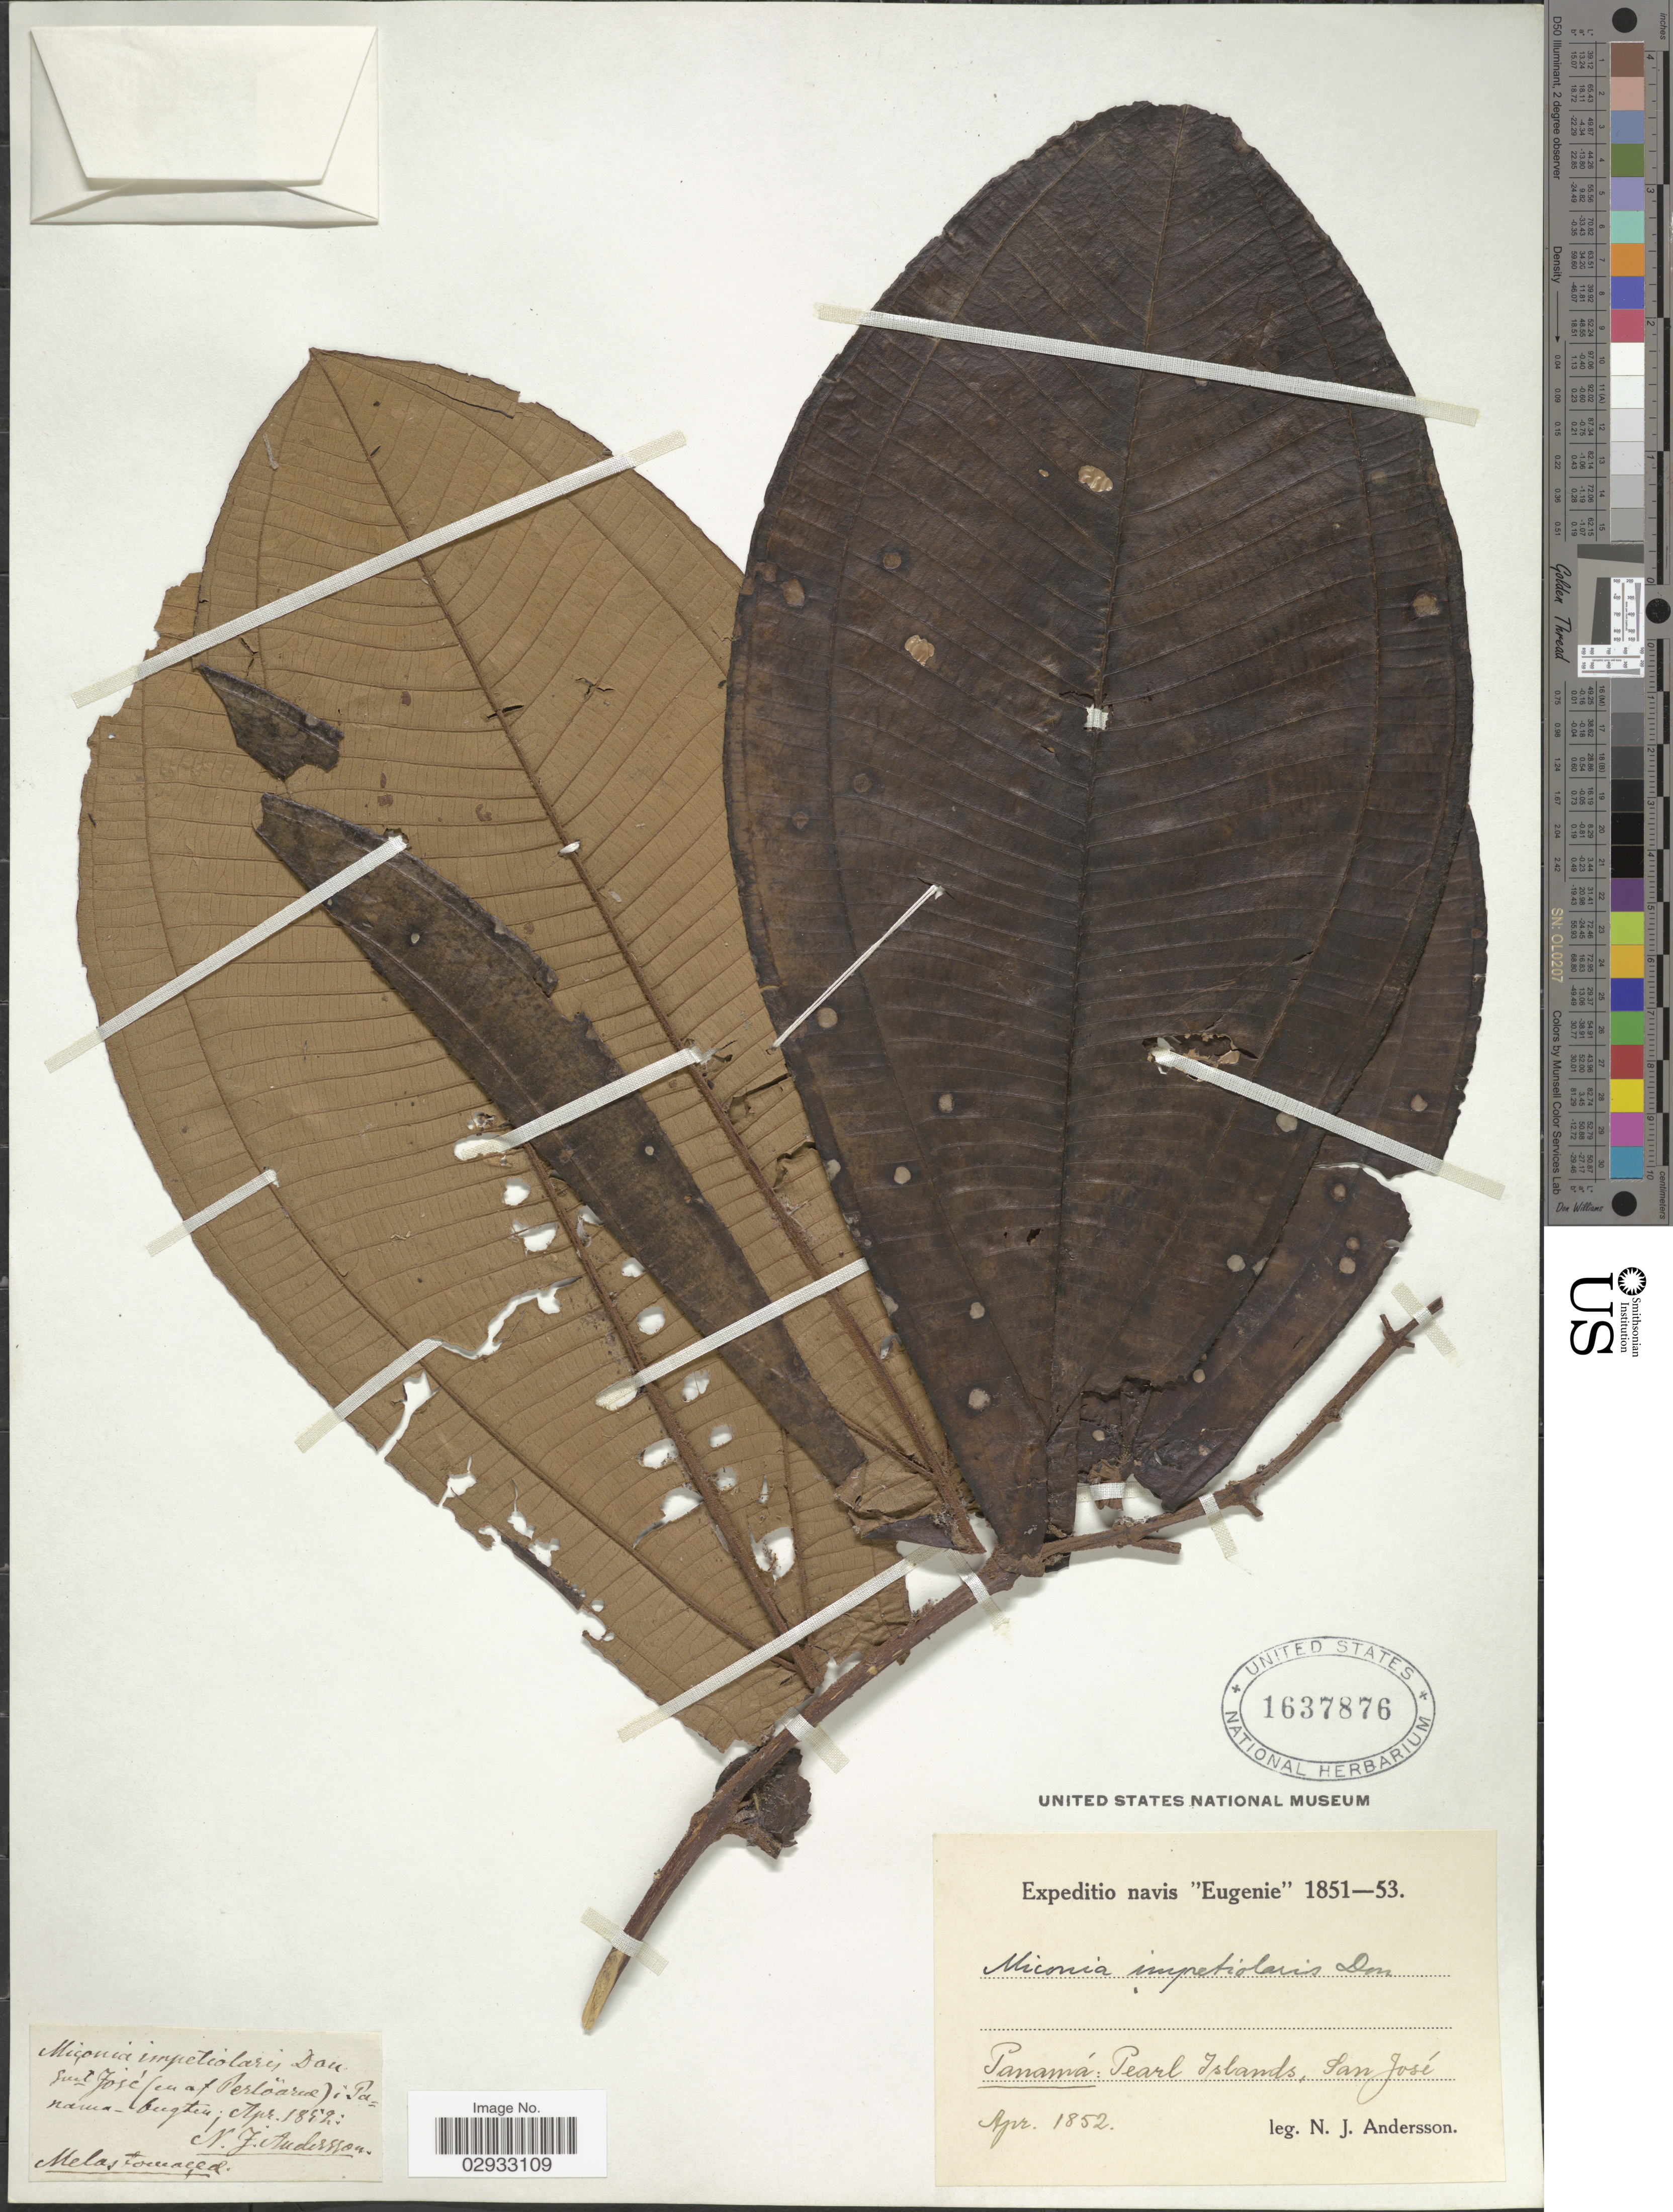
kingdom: Plantae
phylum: Tracheophyta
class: Magnoliopsida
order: Myrtales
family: Melastomataceae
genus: Miconia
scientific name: Miconia impetiolaris var. pandurifolia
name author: Naudin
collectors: N. J. Andersson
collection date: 1852-04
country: Panama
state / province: Panamá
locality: Pearl Islands, San José.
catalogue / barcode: US 1637876